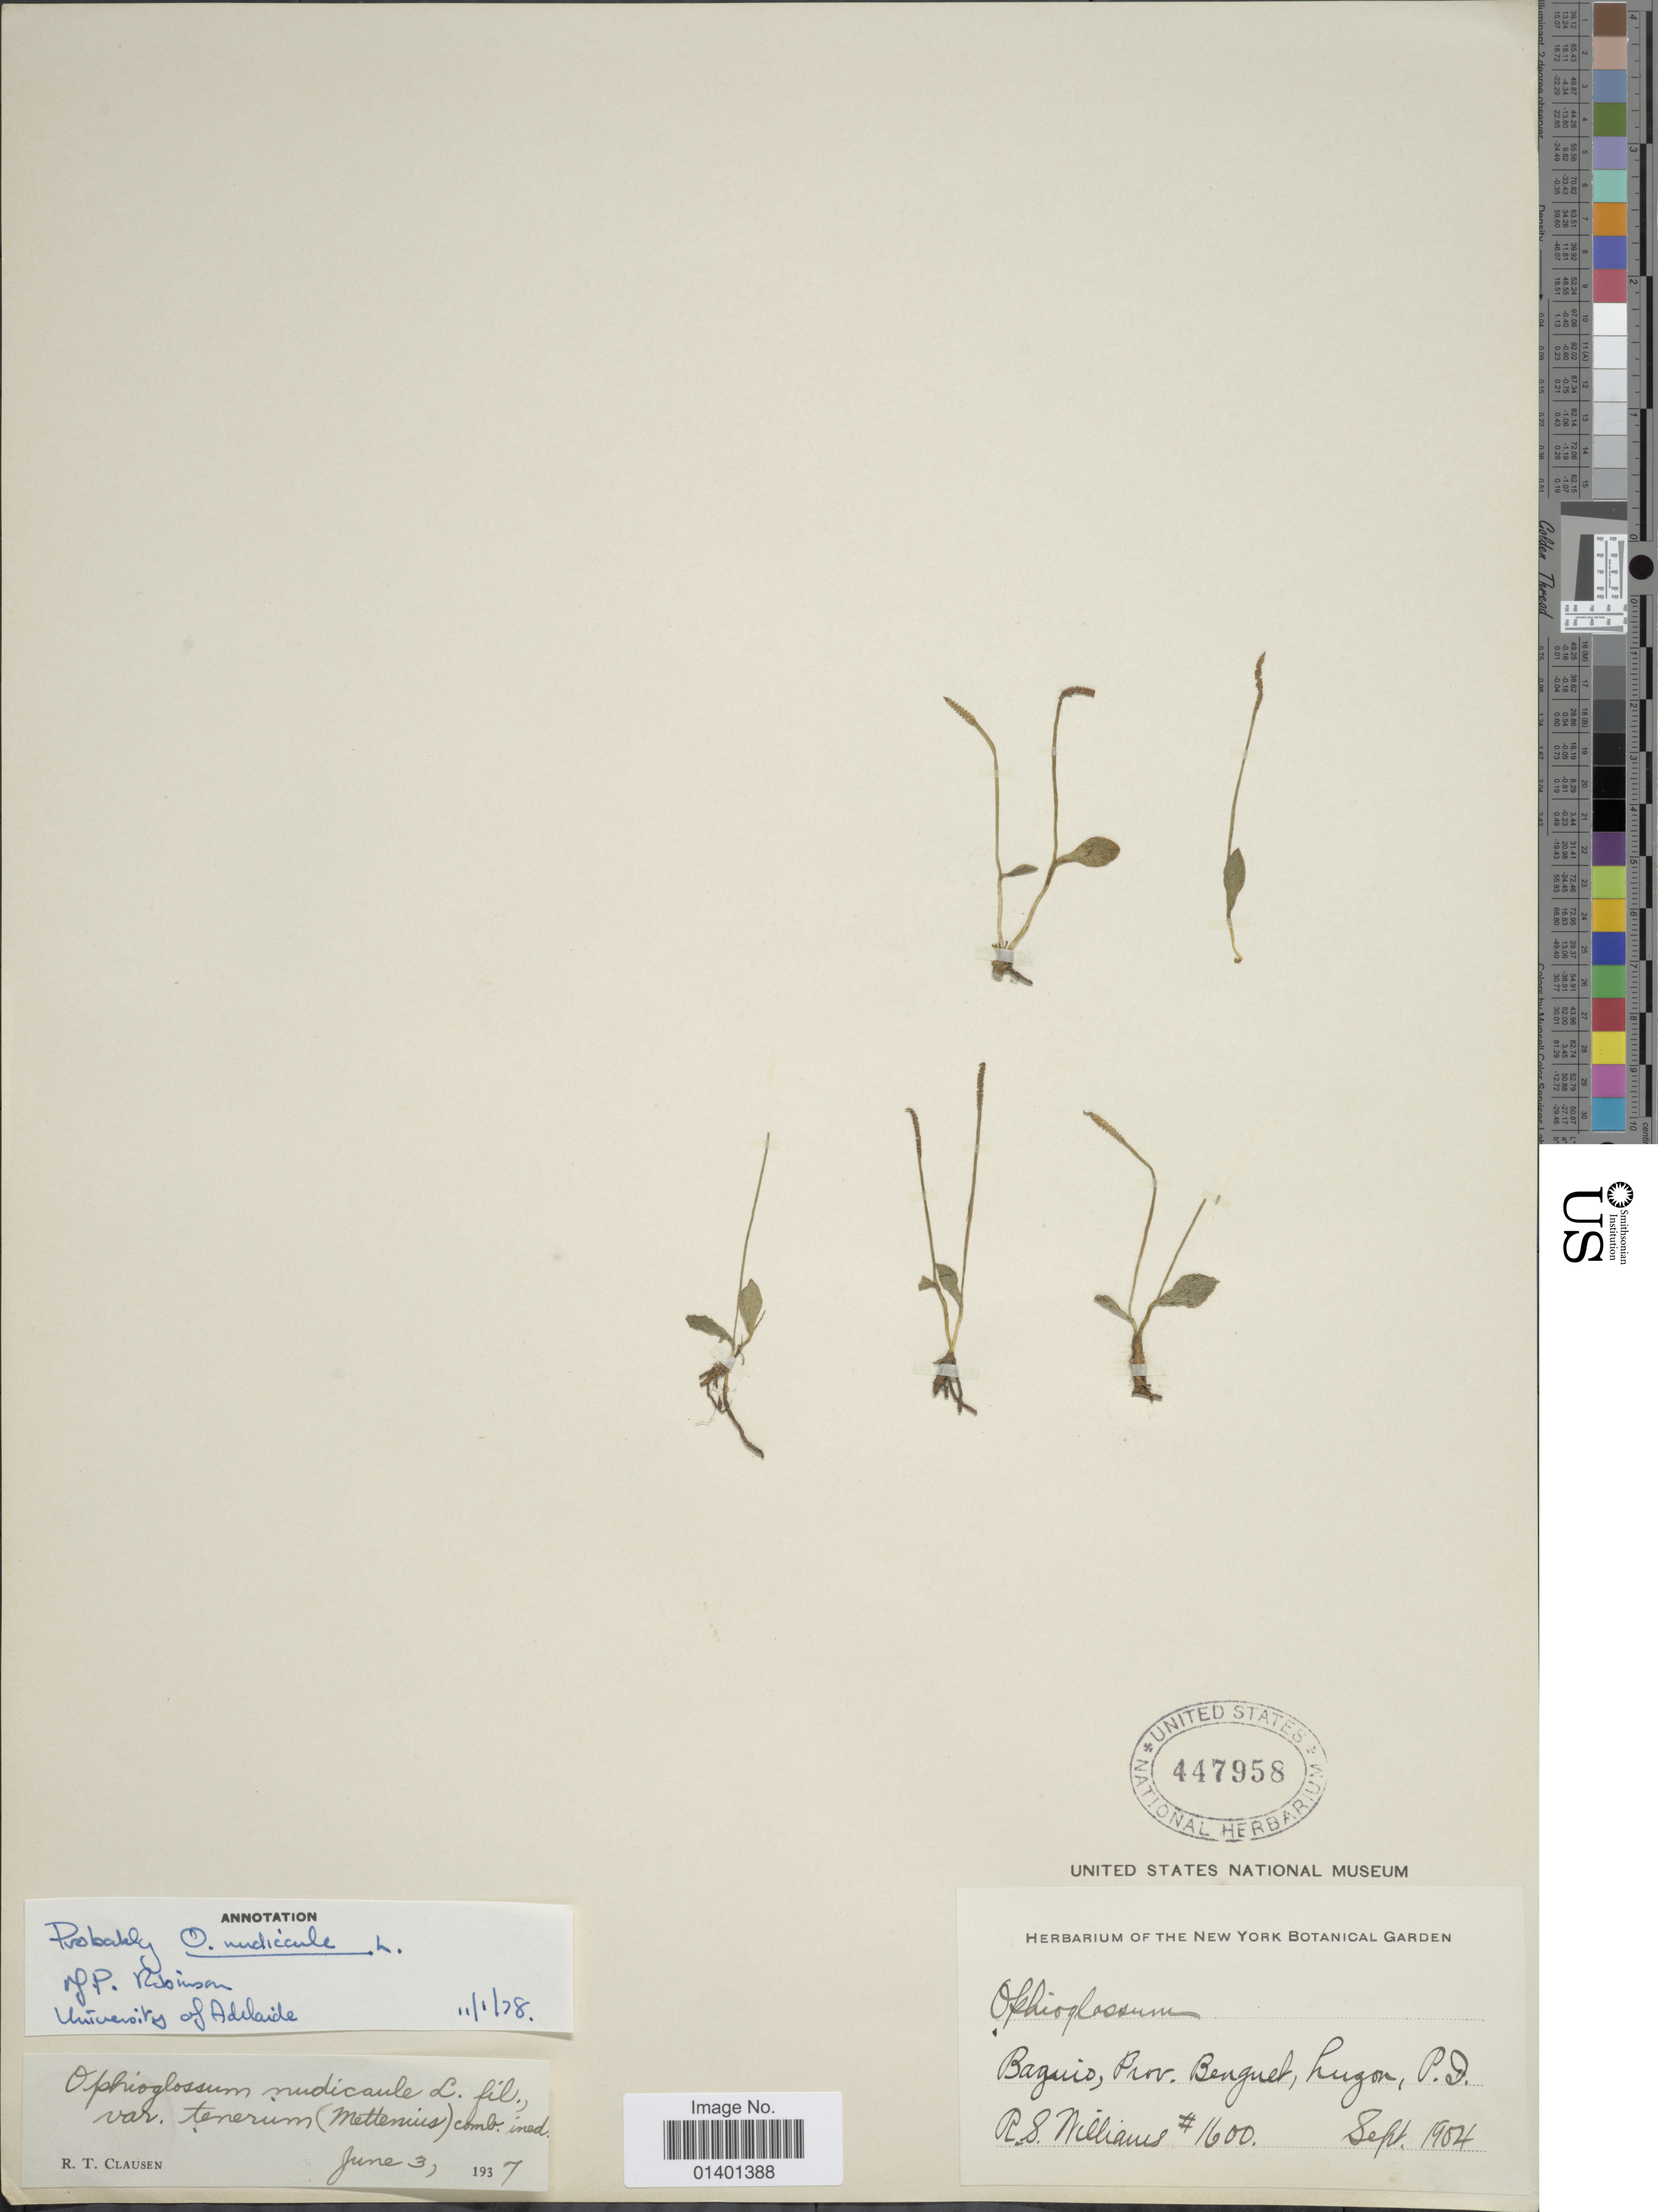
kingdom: Plantae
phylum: Tracheophyta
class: Polypodiopsida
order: Ophioglossales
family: Ophioglossaceae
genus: Ophioglossum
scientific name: Ophioglossum nudicaule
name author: L. f.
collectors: R. S. Williams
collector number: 1600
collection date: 1904-09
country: Philippines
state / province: Central Luzon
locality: Baguio, Prov. Benguet, Luzon, P.I.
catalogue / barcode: US 447958